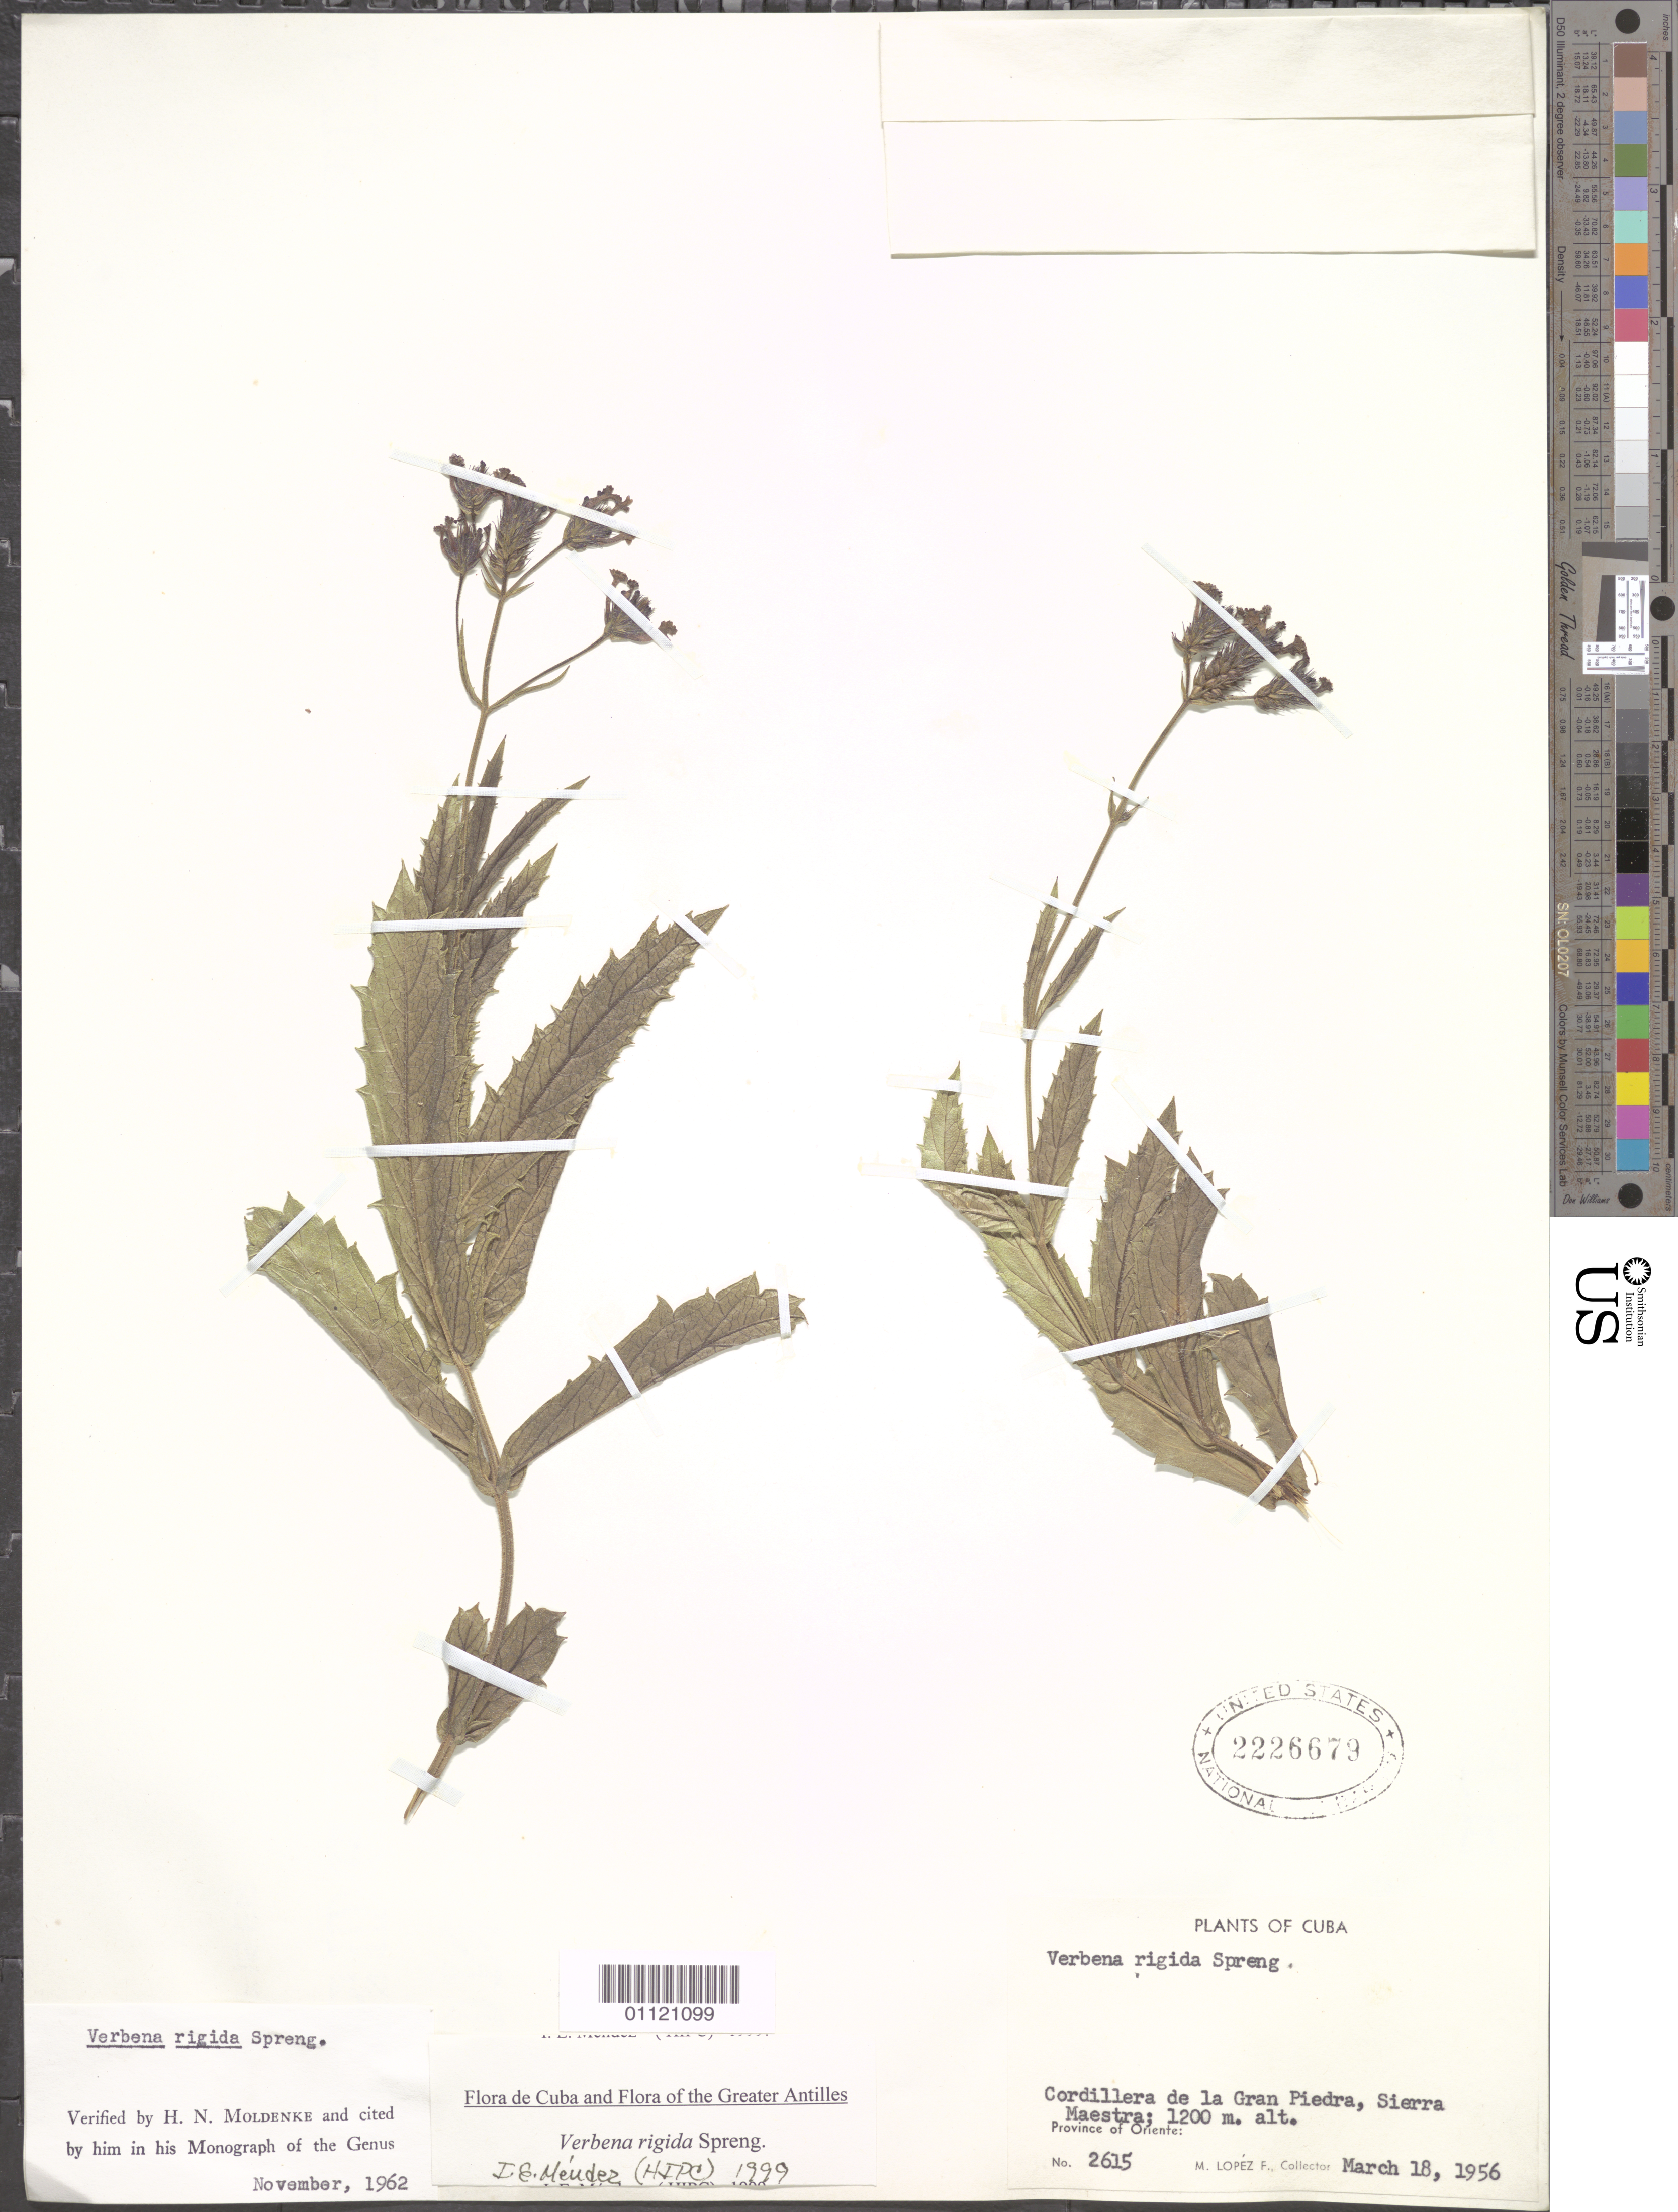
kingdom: Plantae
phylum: Tracheophyta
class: Magnoliopsida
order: Lamiales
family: Verbenaceae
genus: Verbena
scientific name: Verbena rigida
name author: Spreng.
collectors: M. López Figueiras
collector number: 2615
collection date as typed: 18 Mar 1956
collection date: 1956-03-18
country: Cuba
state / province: Santiago de Cuba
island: Cuba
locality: Cordillera de la Gran Piedra, Sierra Maestra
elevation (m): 1200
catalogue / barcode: US 2226679